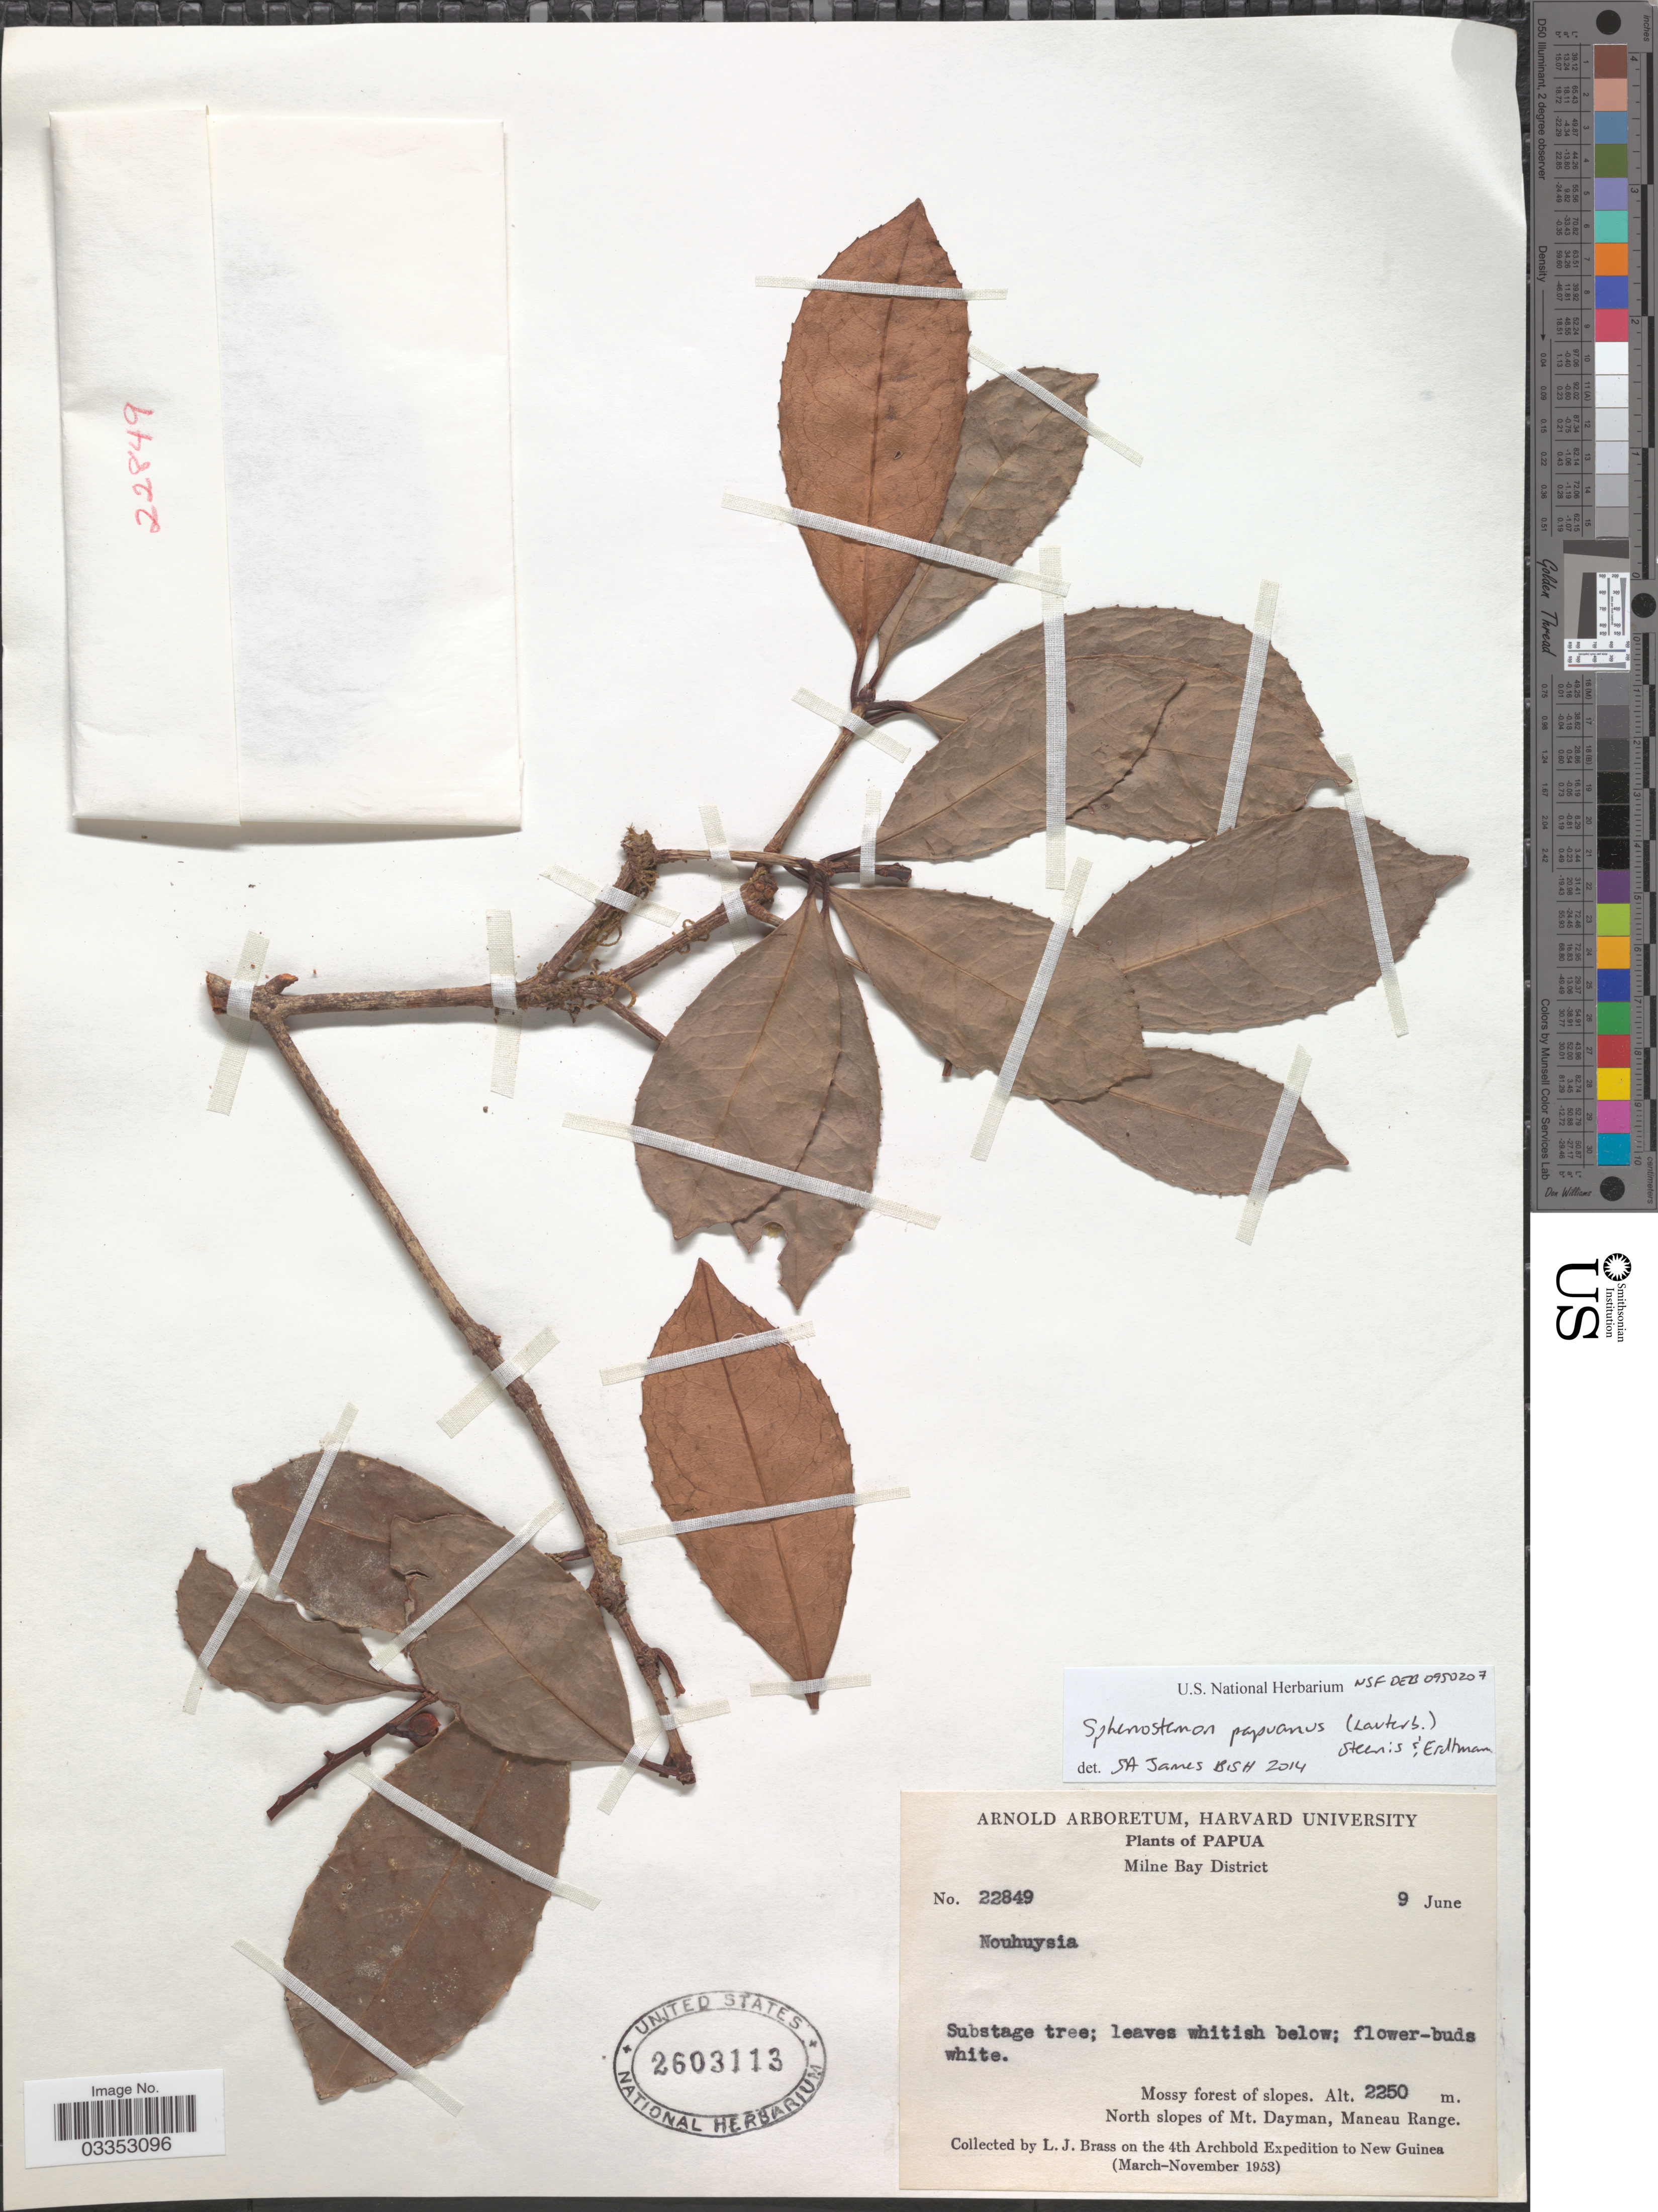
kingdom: Plantae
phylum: Tracheophyta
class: Magnoliopsida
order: Paracryphiales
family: Paracryphiaceae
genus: Sphenostemon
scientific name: Sphenostemon papuanus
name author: (Lauterb.) Steenis & Erdtm.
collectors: L. J. Brass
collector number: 22849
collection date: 1953-06-09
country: Papua New Guinea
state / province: Milne Bay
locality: Papua. Milne Bay District. Mossy forest of slopes. North slopes of Mt. Dayman, Maneau Range. New Guinea.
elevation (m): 2250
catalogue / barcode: US 2603113